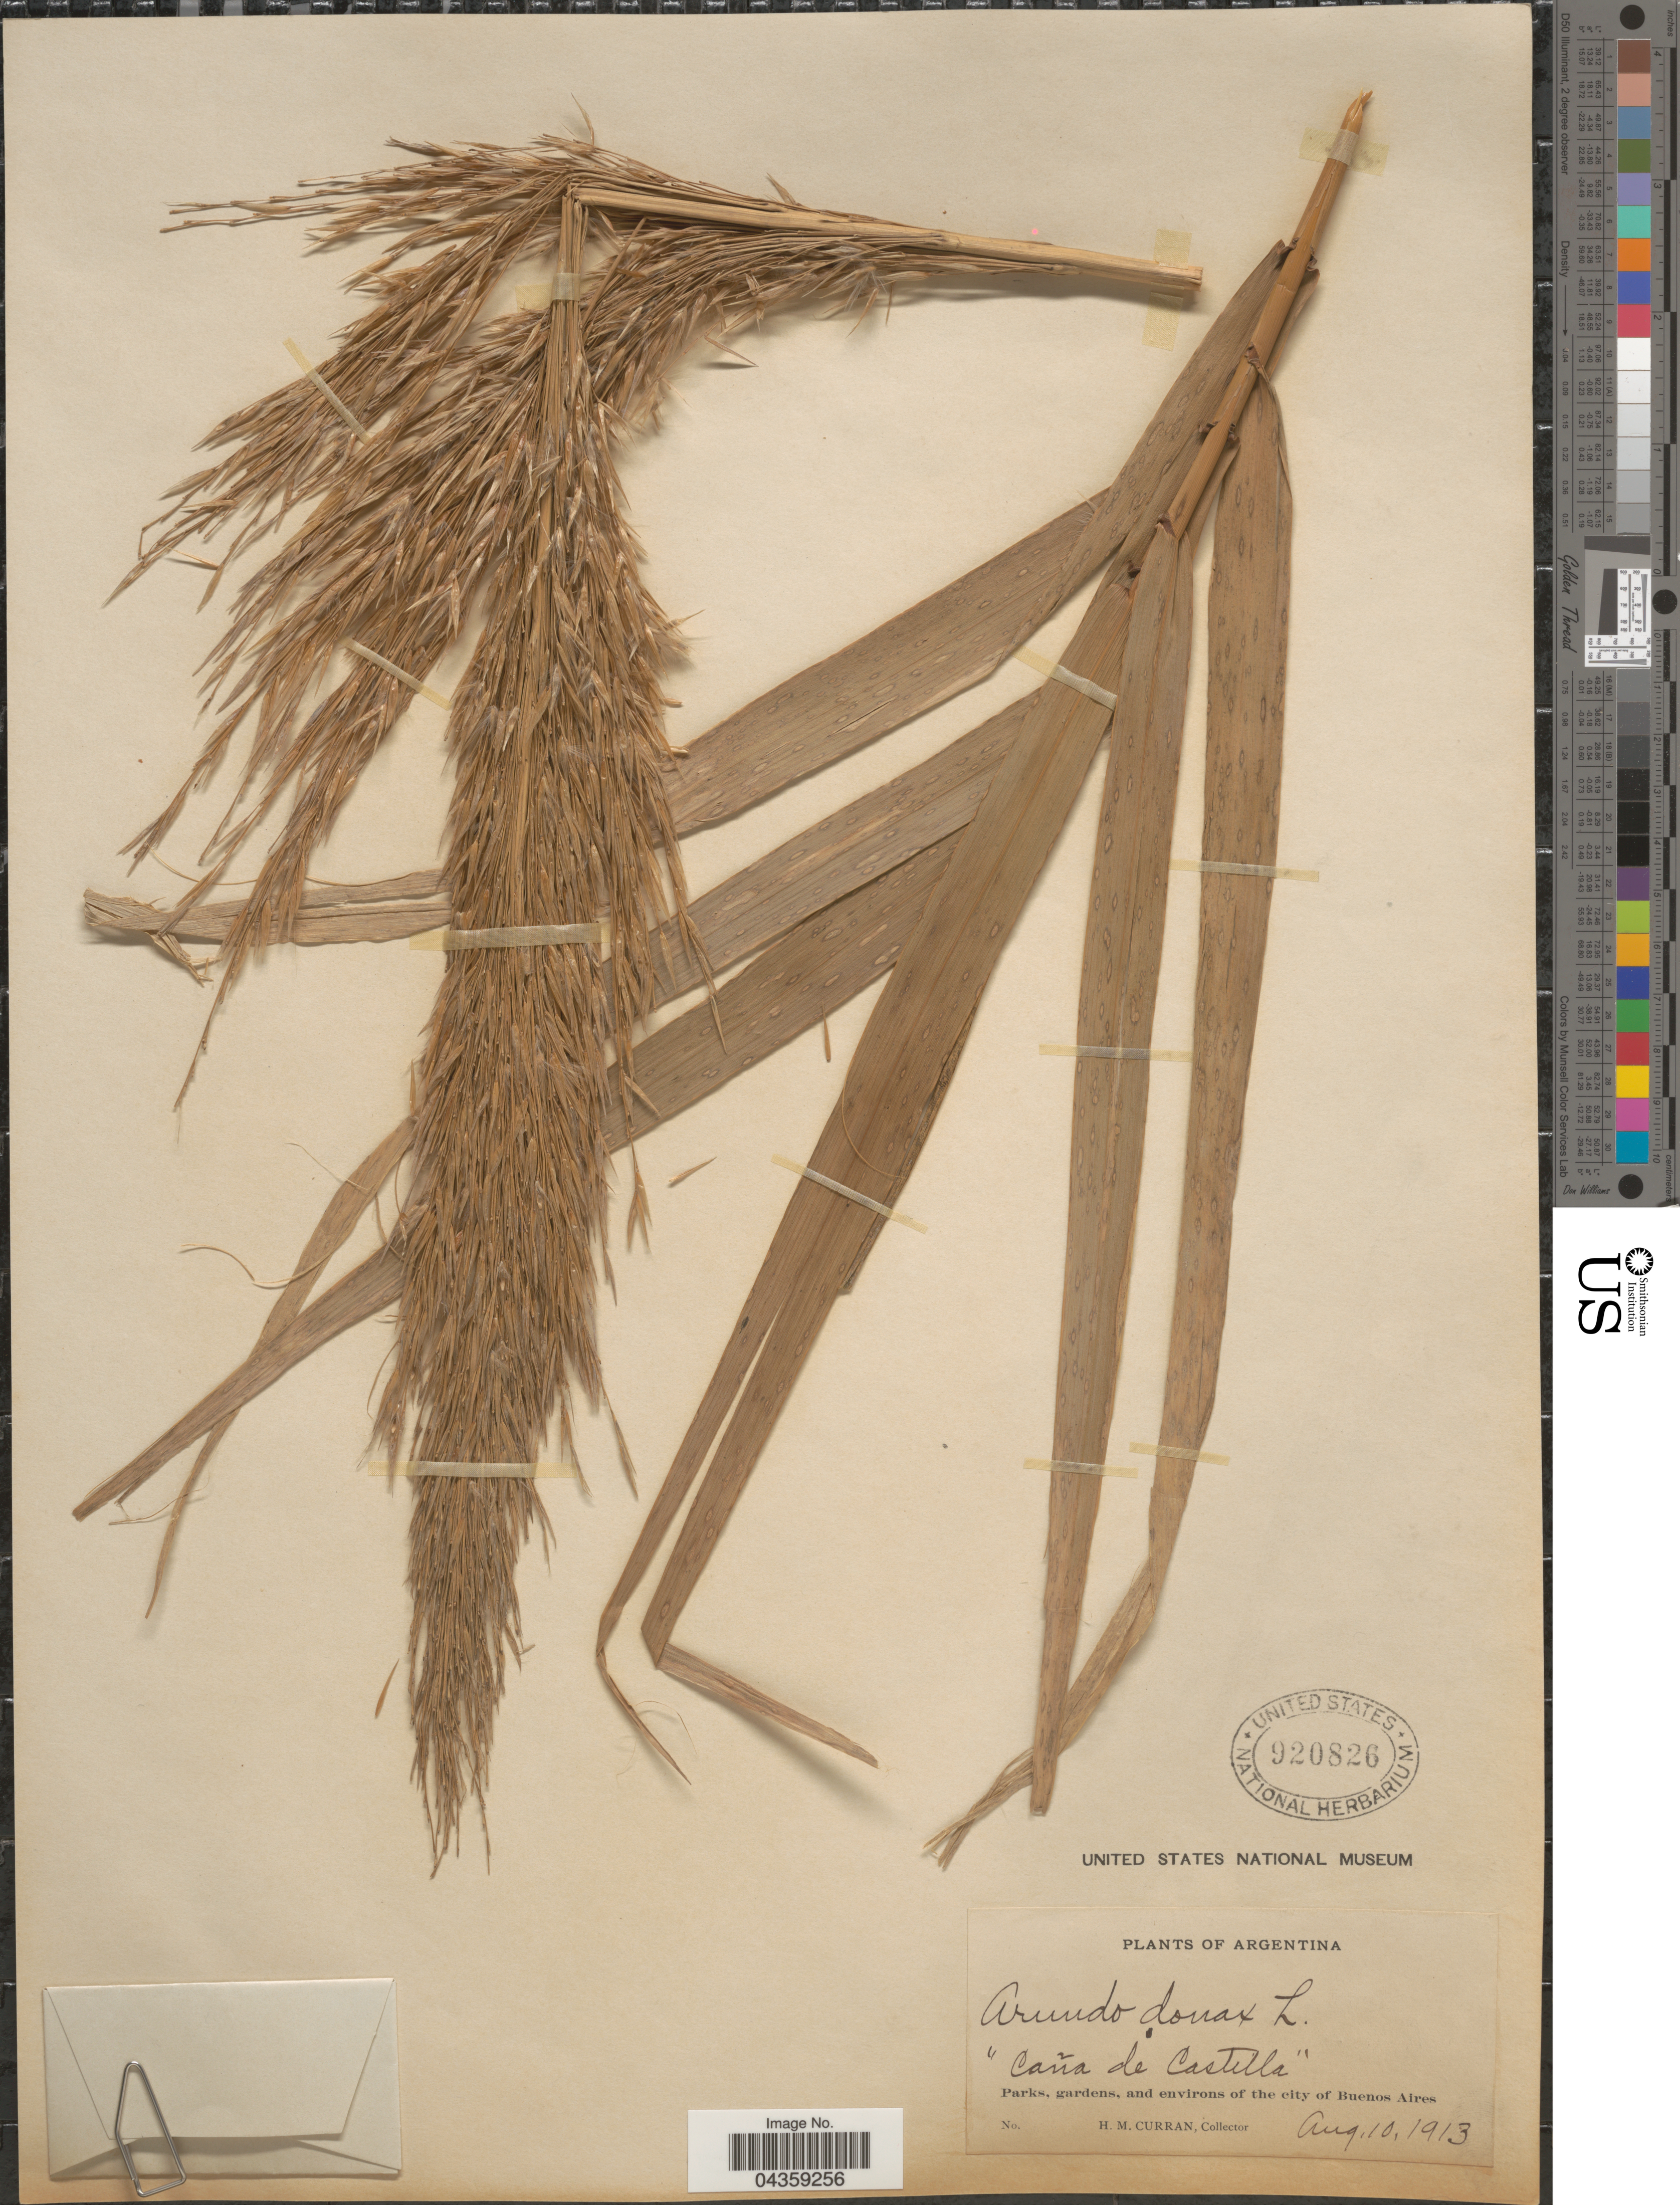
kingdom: Plantae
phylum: Tracheophyta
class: Liliopsida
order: Poales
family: Poaceae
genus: Arundo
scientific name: Arundo donax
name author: L.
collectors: H. M. Curran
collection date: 1913-08-10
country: Argentina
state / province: Buenos Aires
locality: Parks, gardens, and environs of the city of Buenos Aires.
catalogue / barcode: US 920826